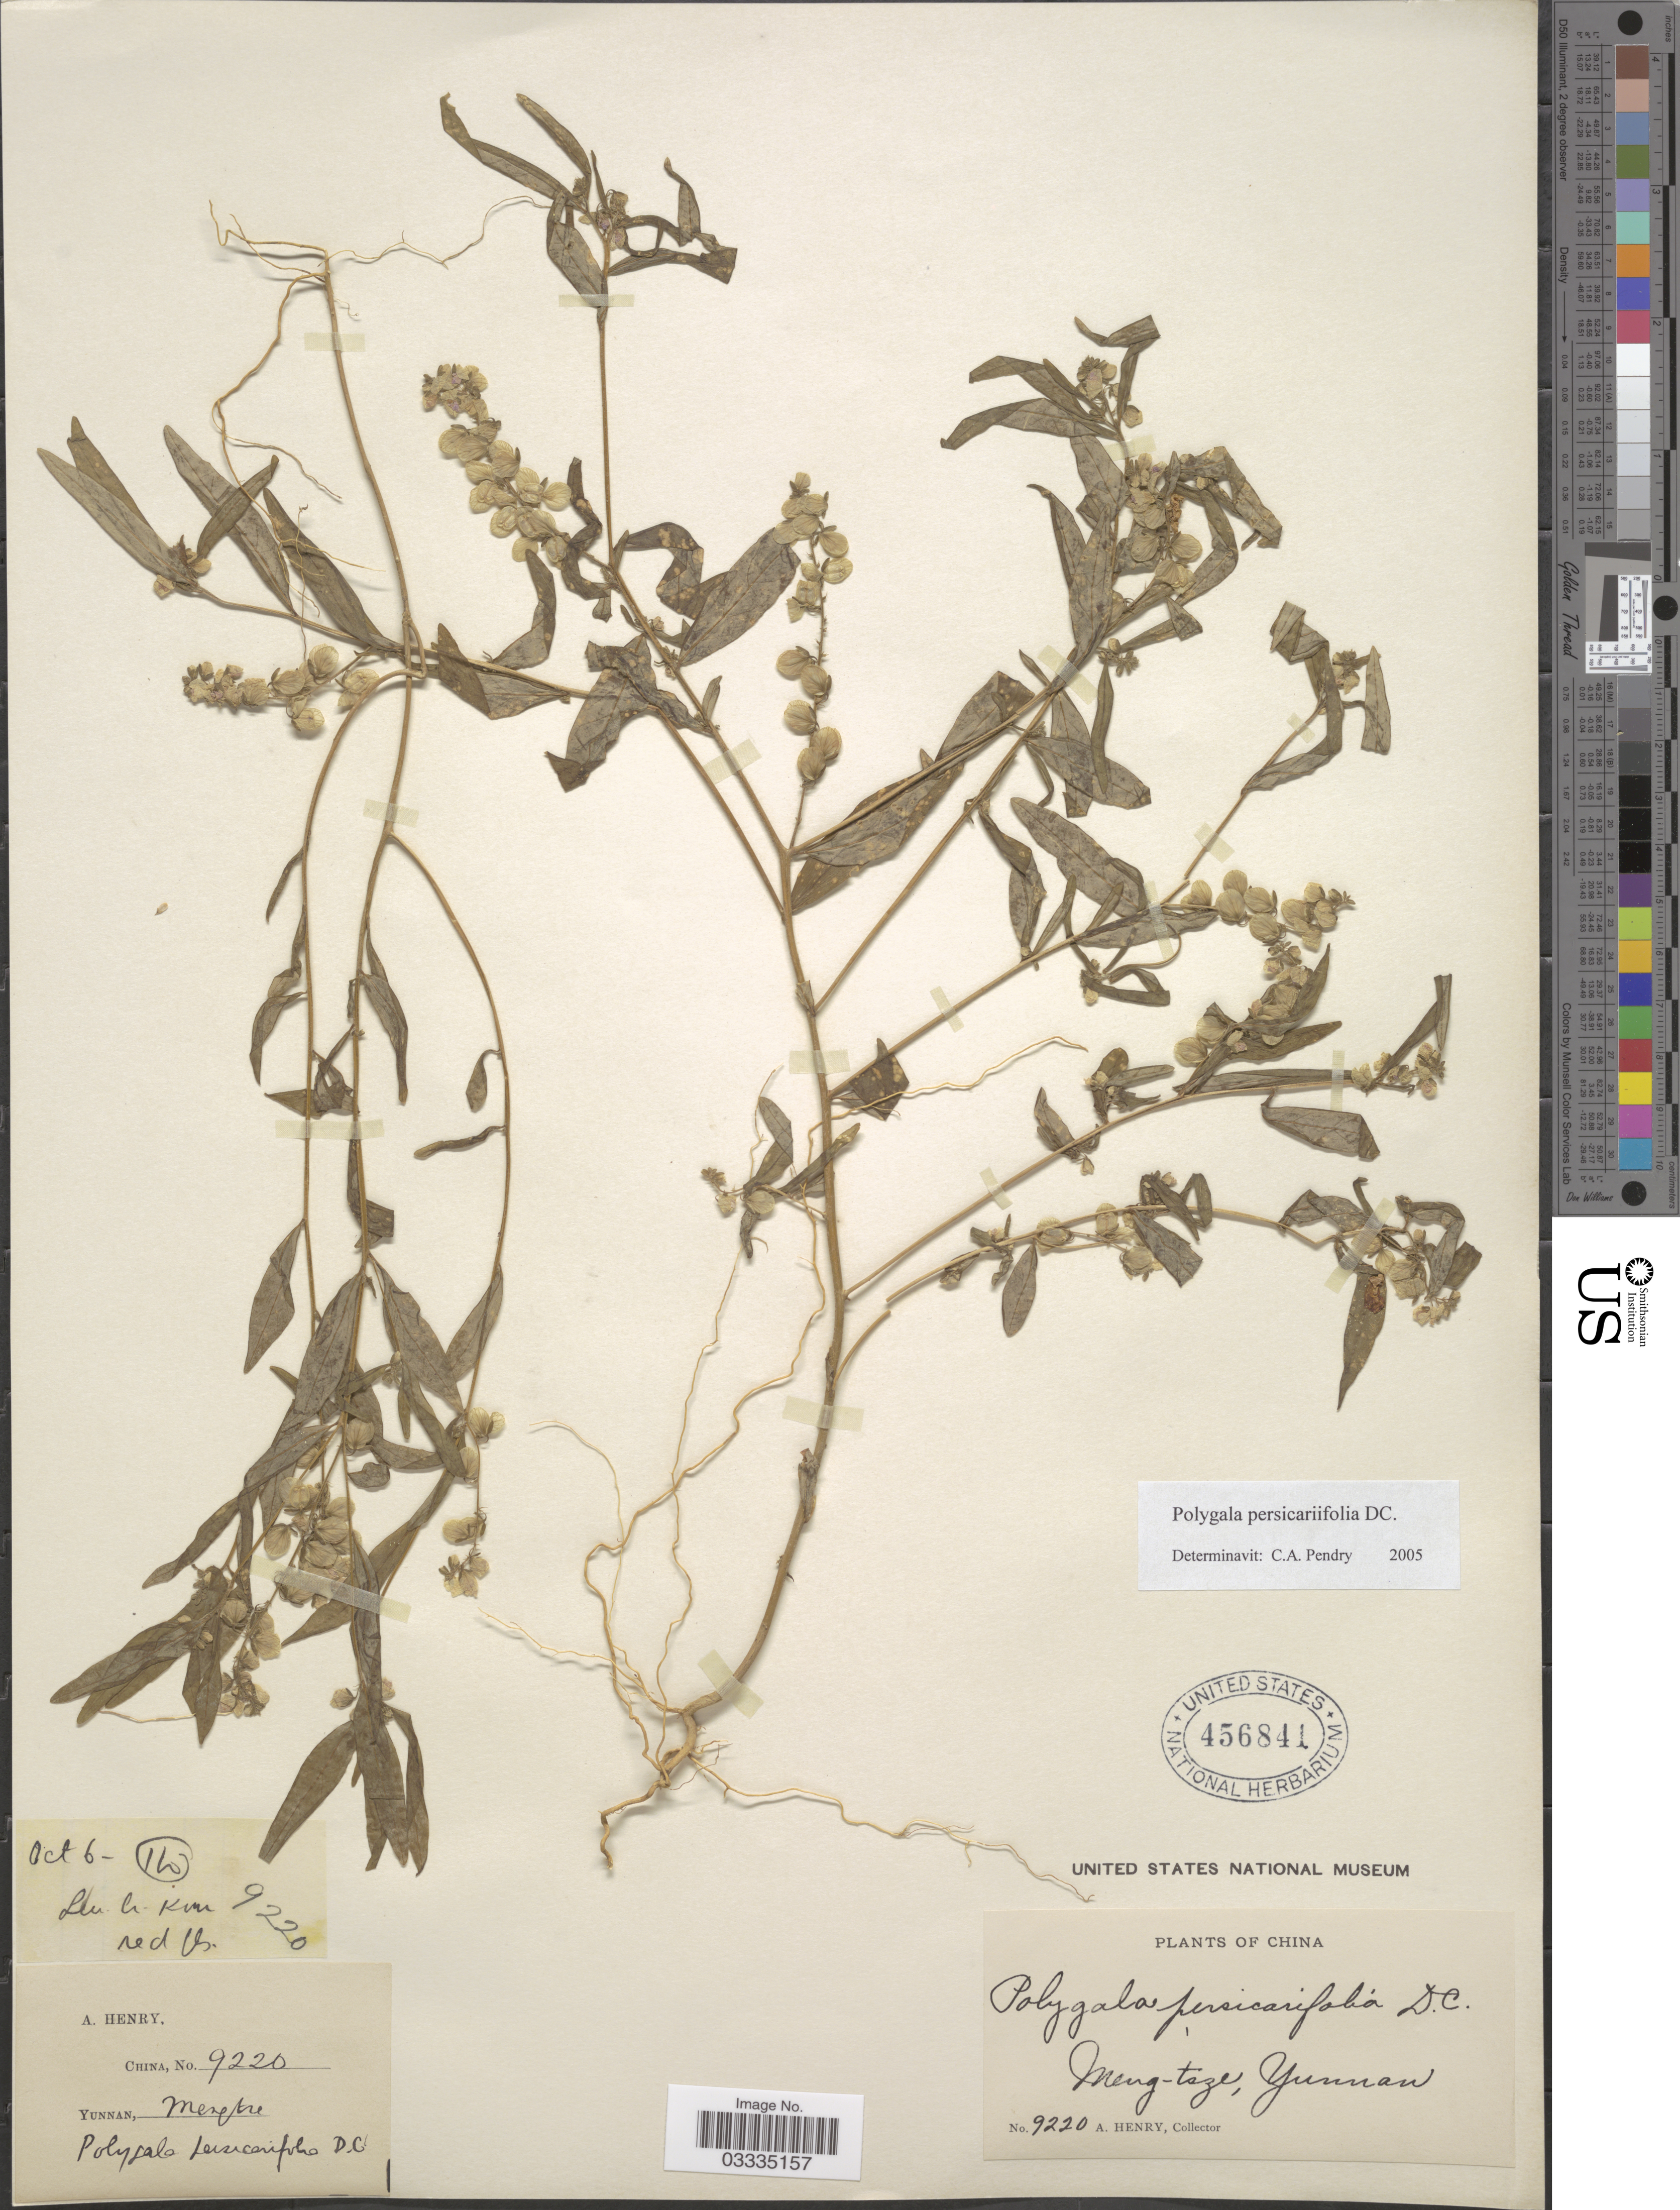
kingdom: Plantae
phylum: Tracheophyta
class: Magnoliopsida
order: Fabales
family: Polygalaceae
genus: Polygala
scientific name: Polygala persicariifolia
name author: DC.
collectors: A. Henry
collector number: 9220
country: China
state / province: Yunnan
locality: Meng-tze.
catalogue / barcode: US 456841